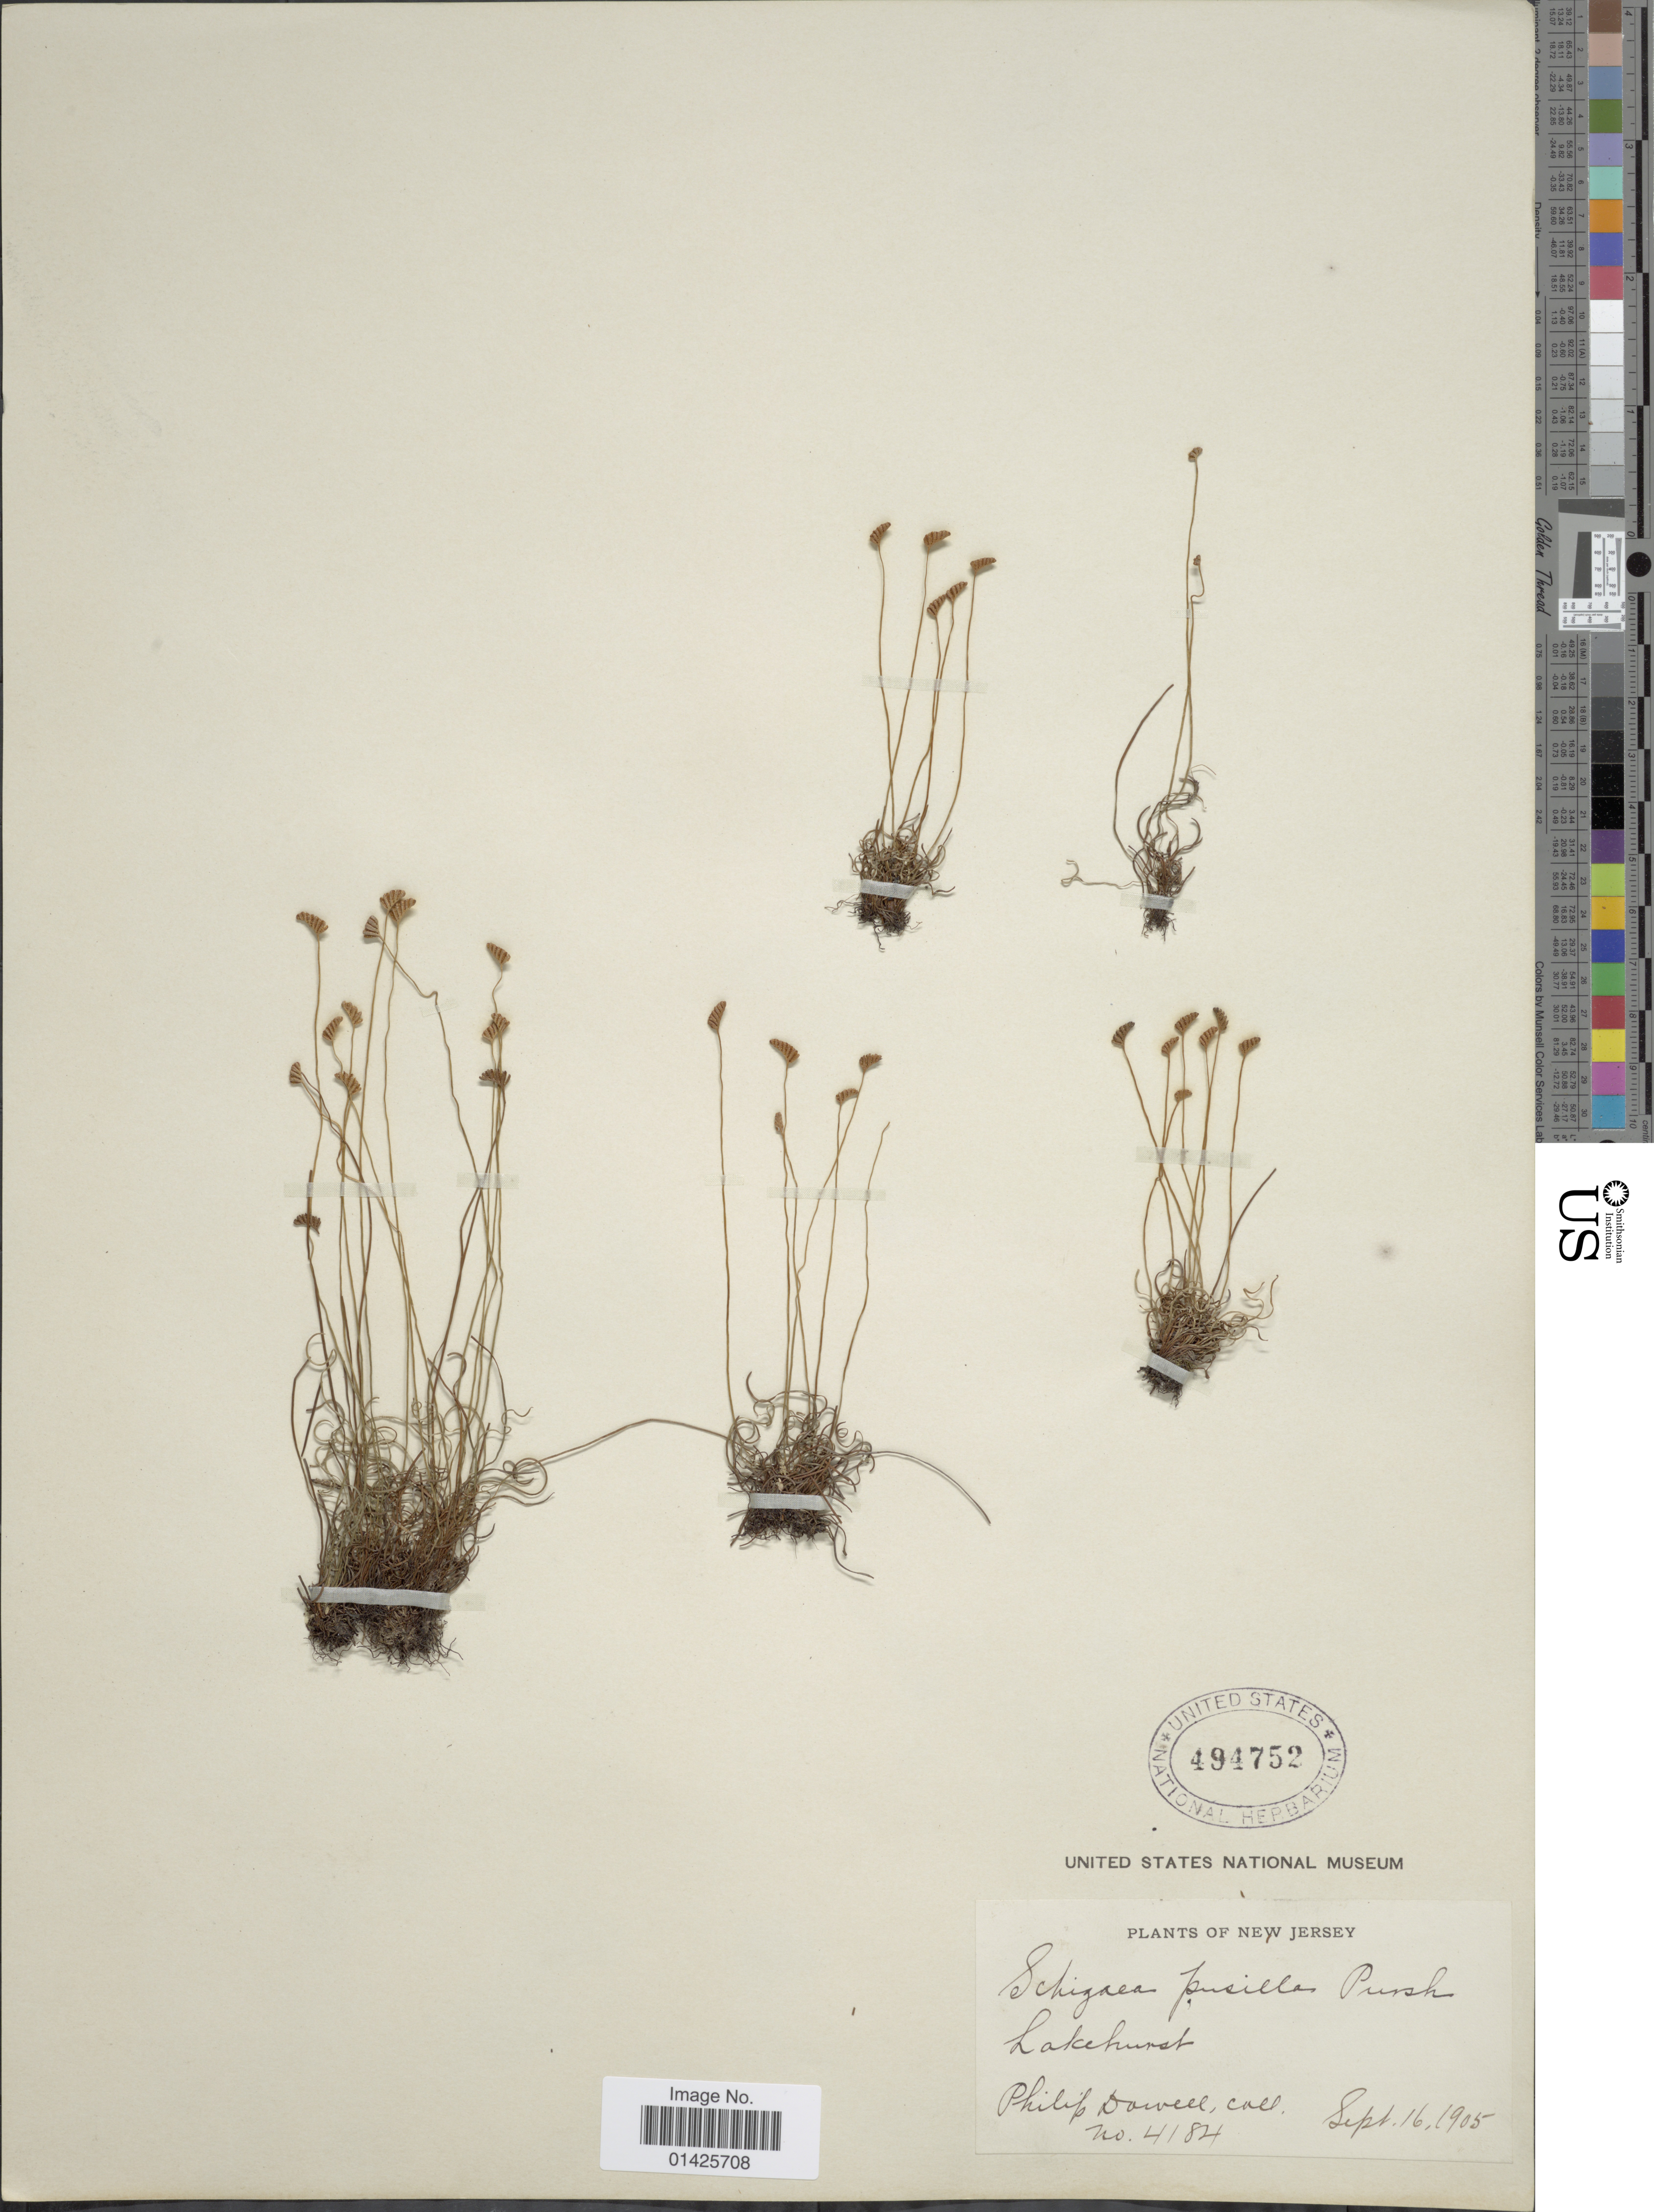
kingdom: Plantae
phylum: Tracheophyta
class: Polypodiopsida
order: Schizaeales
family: Schizaeaceae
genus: Schizaea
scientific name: Schizaea pusilla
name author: Pursh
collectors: P. Dowell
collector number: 4184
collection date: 1905-09-16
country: United States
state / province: New Jersey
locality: Lakehurst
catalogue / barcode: US 494752